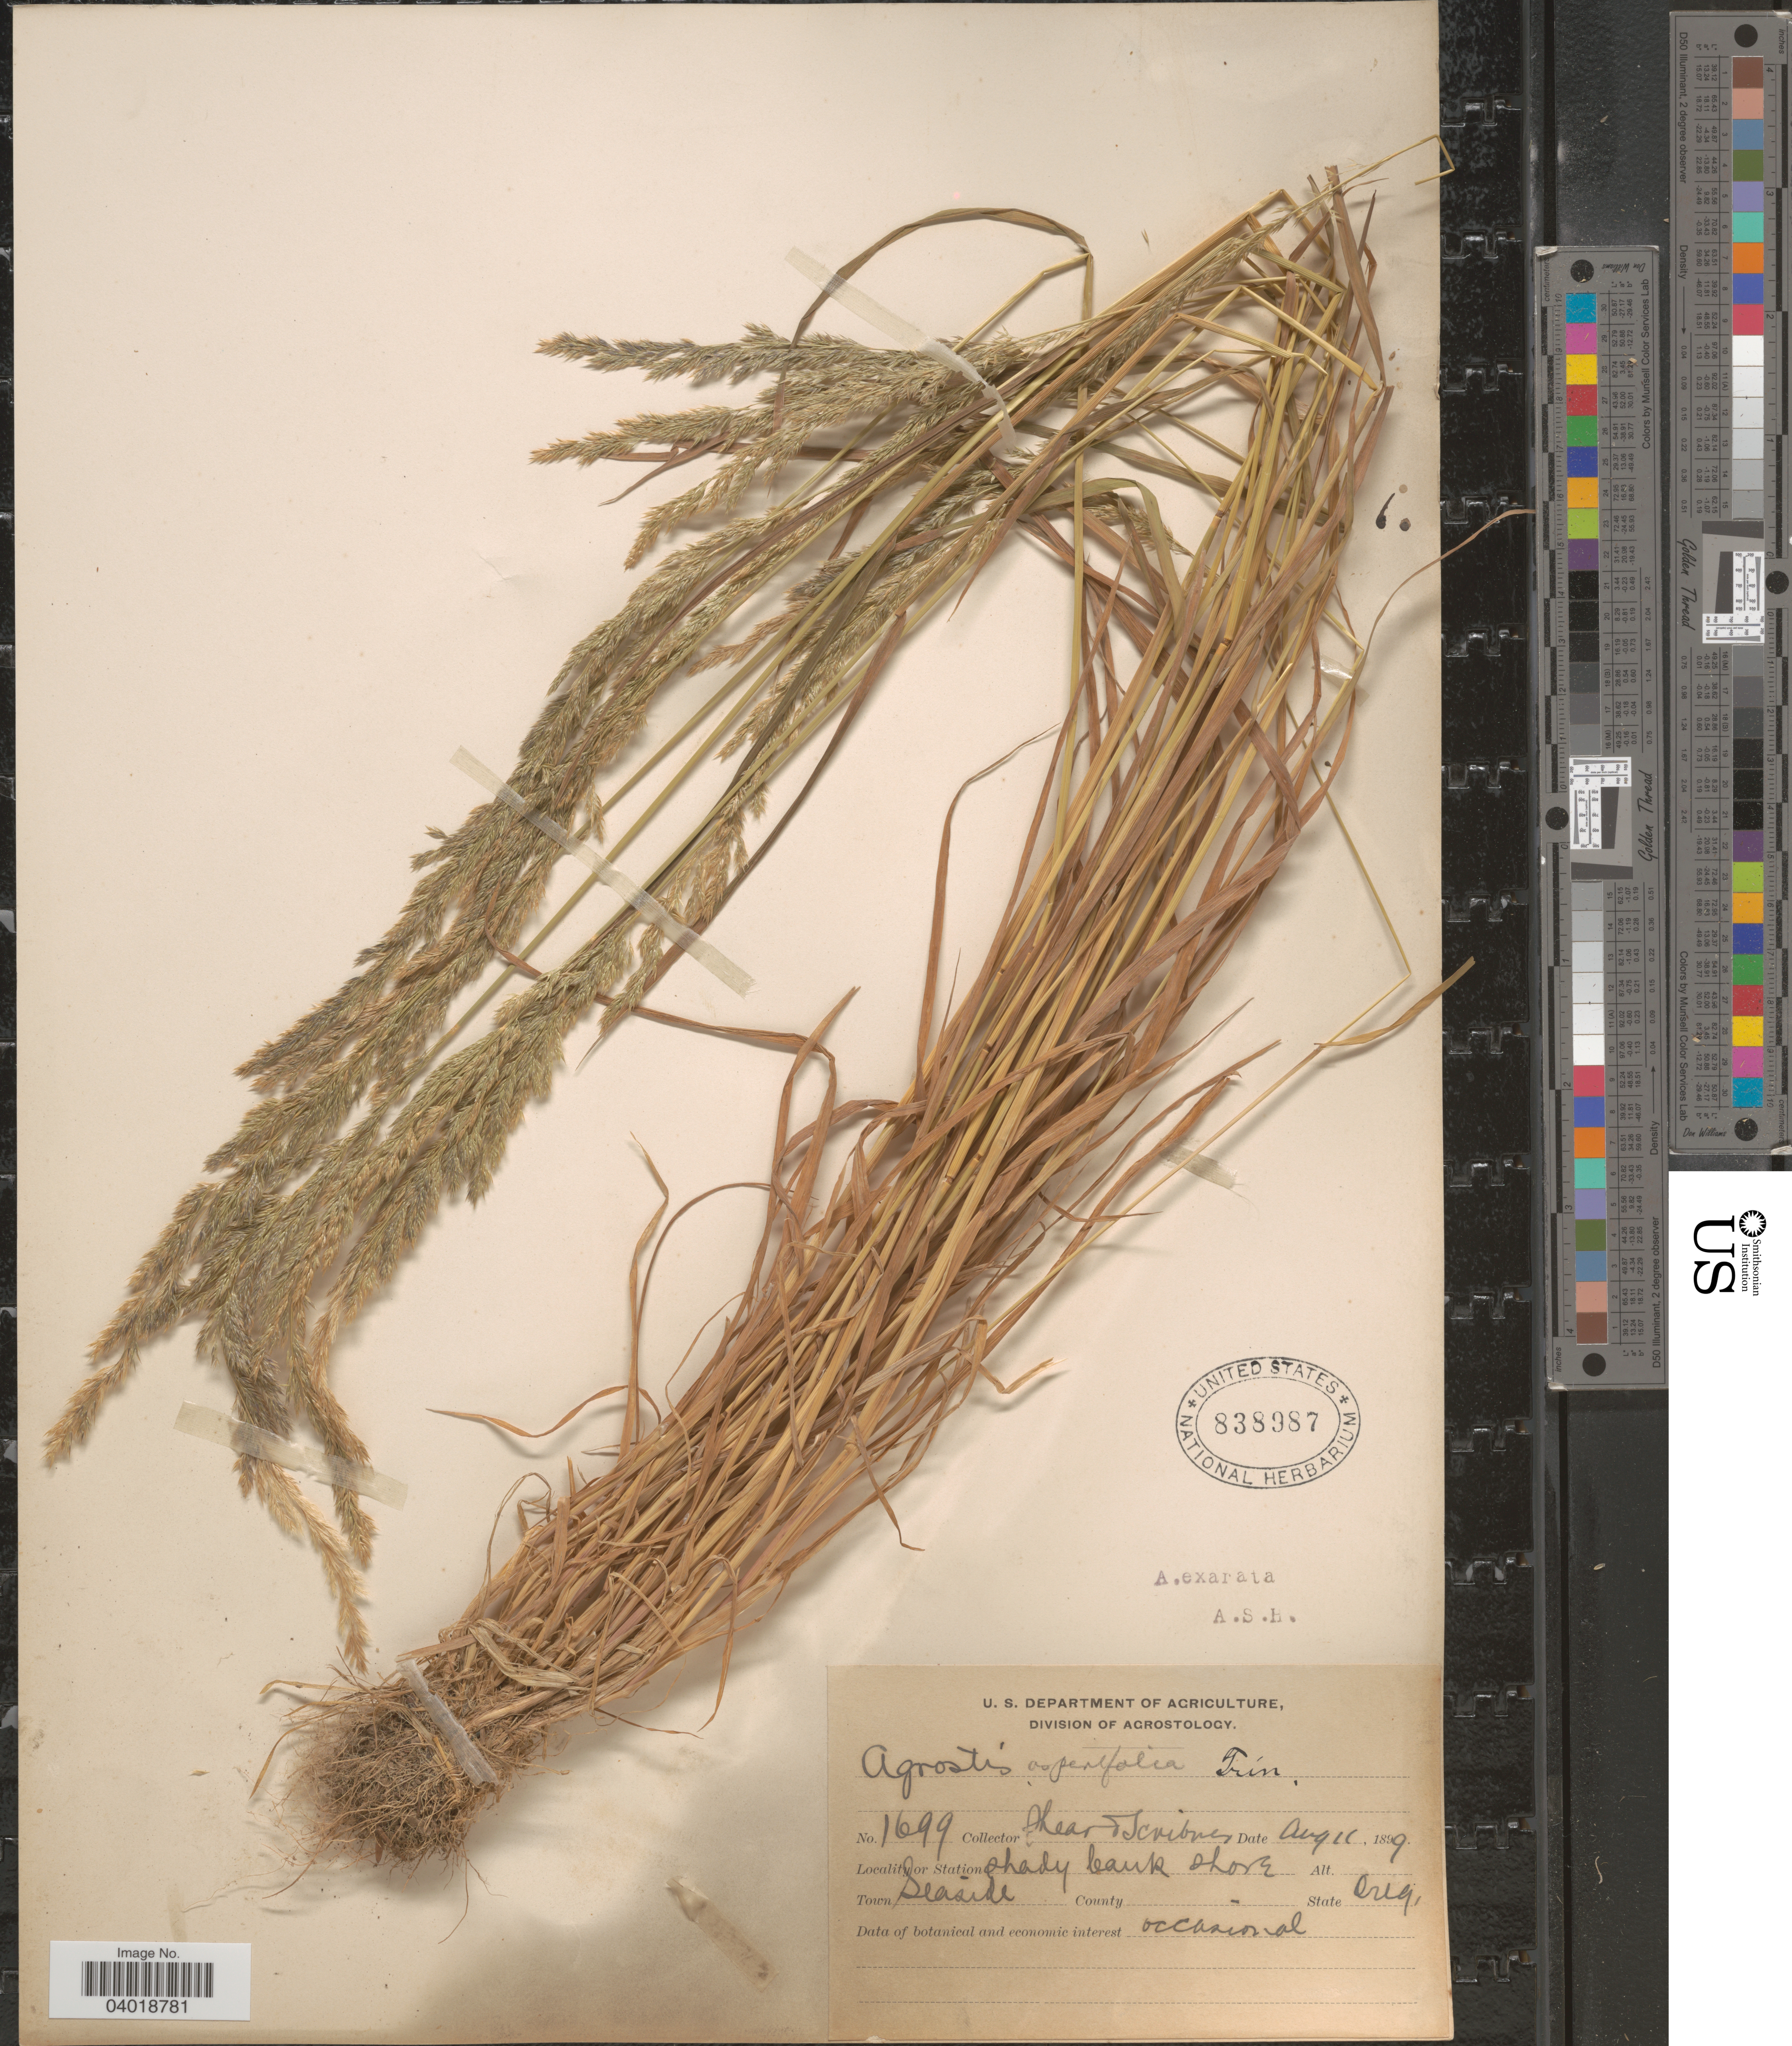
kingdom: Plantae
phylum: Tracheophyta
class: Liliopsida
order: Poales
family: Poaceae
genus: Agrostis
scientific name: Agrostis exarata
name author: Trin.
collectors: -- Shear & Scribner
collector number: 1699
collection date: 1899-08-11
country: United States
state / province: Oregon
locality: Shady bank shore. Town Seaside.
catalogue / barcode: US 838987